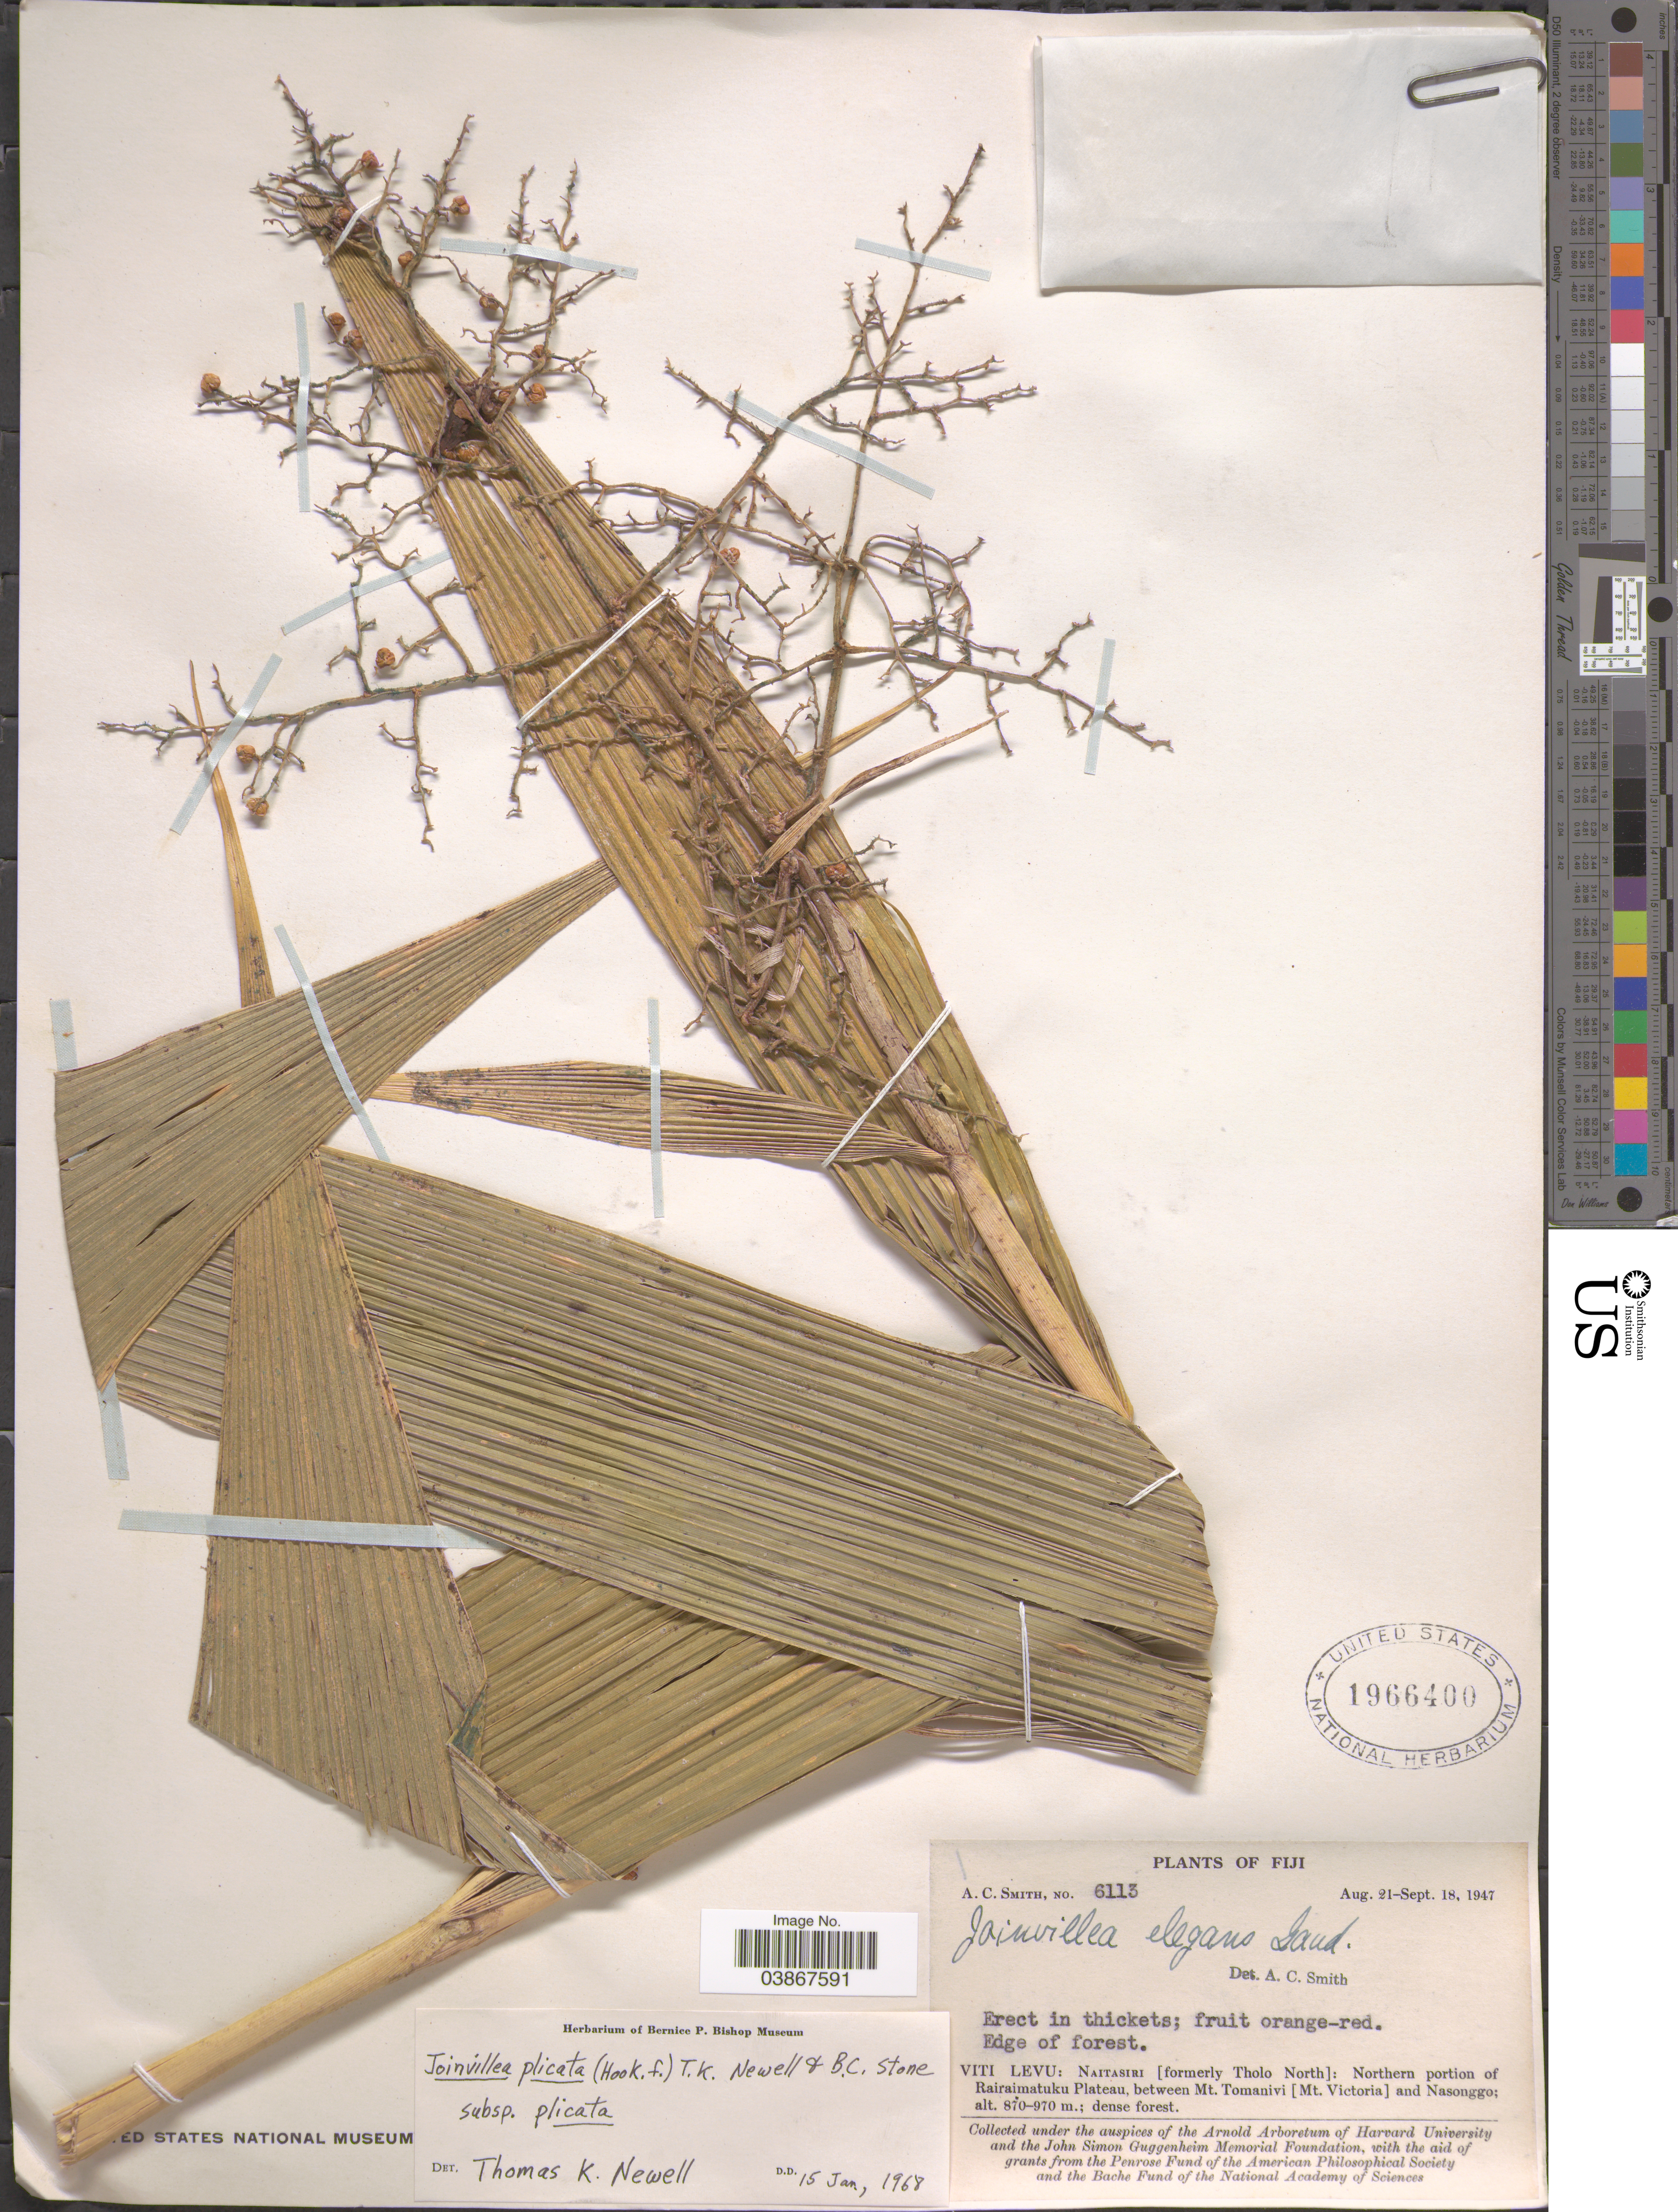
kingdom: Plantae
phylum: Tracheophyta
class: Liliopsida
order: Poales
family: Joinvilleaceae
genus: Joinvillea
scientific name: Joinvillea plicata subsp. plicata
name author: (Hook. f.) Newell & B.C. Stone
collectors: A. C. Smith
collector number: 6113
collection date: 1947-08-21/1947-09-18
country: Fiji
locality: Viti Levu: Naitasiri [formerly Tholo North]: Northern portion of Rairaimatuku Plateau, between Mt. Tomanivi [Mt. Victoria] and Nasonggo.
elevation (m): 870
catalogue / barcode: US 1966400